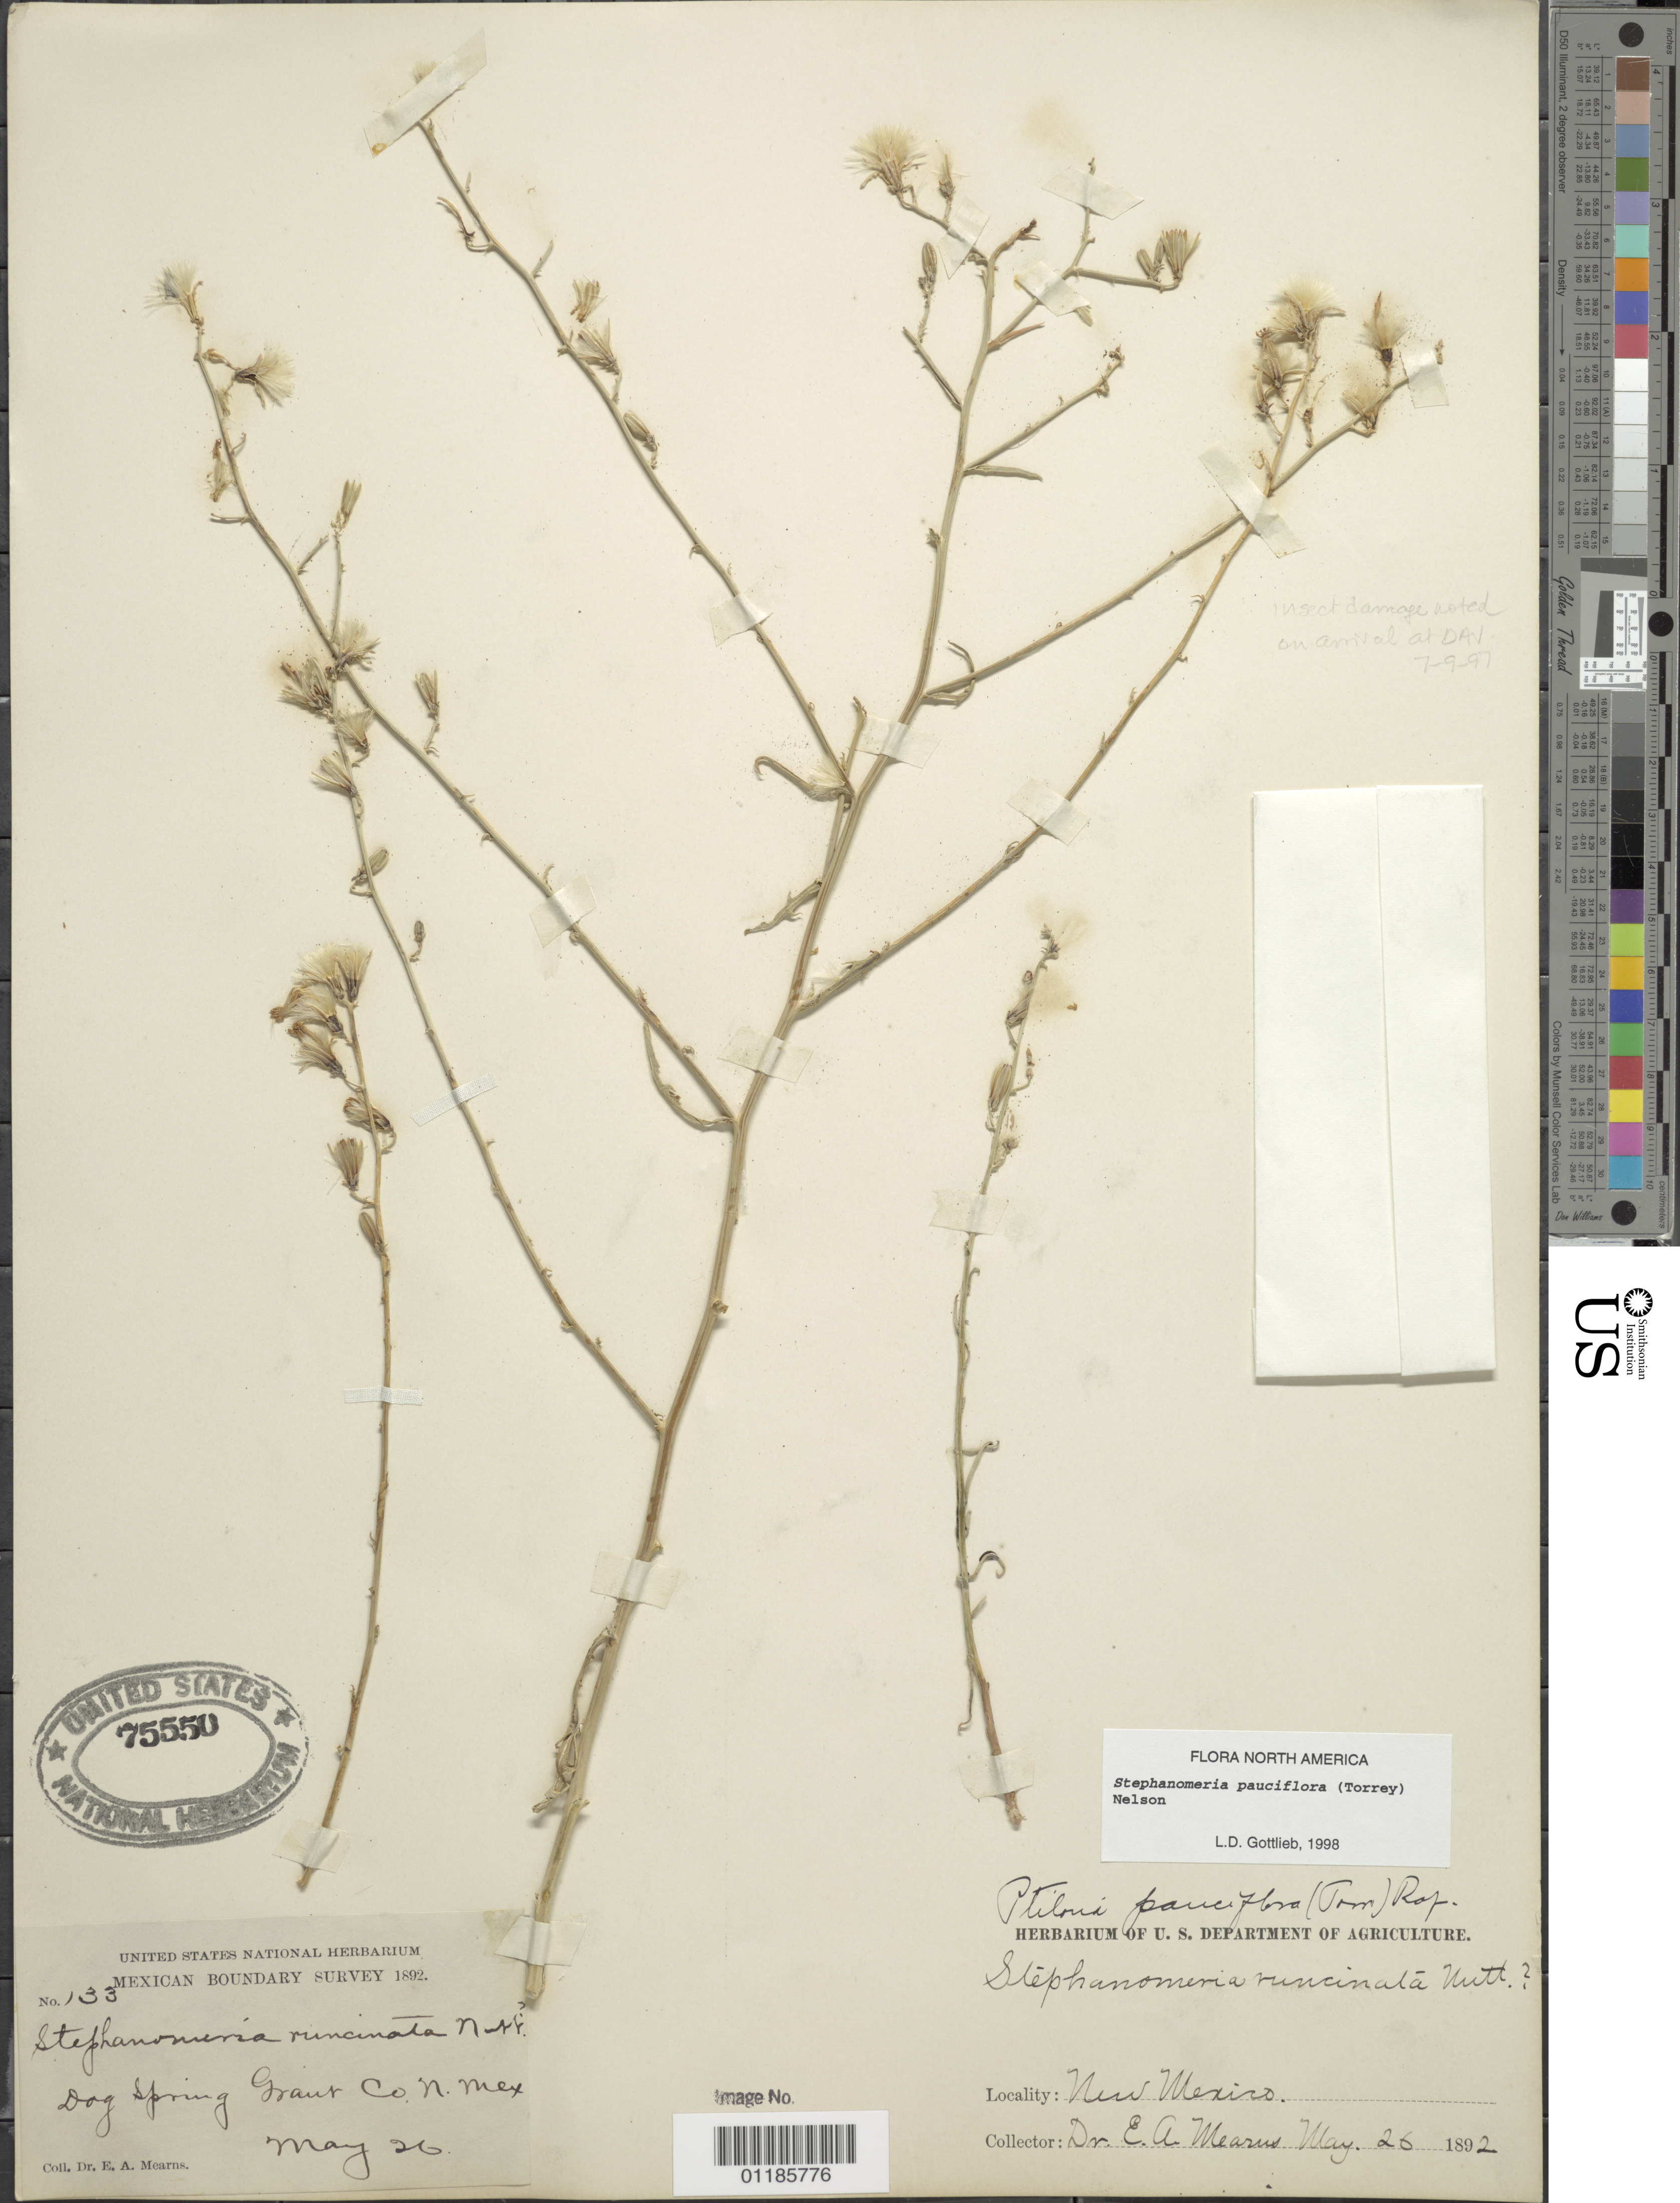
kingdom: Plantae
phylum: Tracheophyta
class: Magnoliopsida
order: Asterales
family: Asteraceae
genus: Stephanomeria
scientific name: Stephanomeria pauciflora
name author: (Torr.) A. Nelson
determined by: Gottlieb, L. D.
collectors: E. A. Mearns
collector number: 133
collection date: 1892-05-26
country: United States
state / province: New Mexico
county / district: Grant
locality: Dog Spring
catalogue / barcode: US 75550